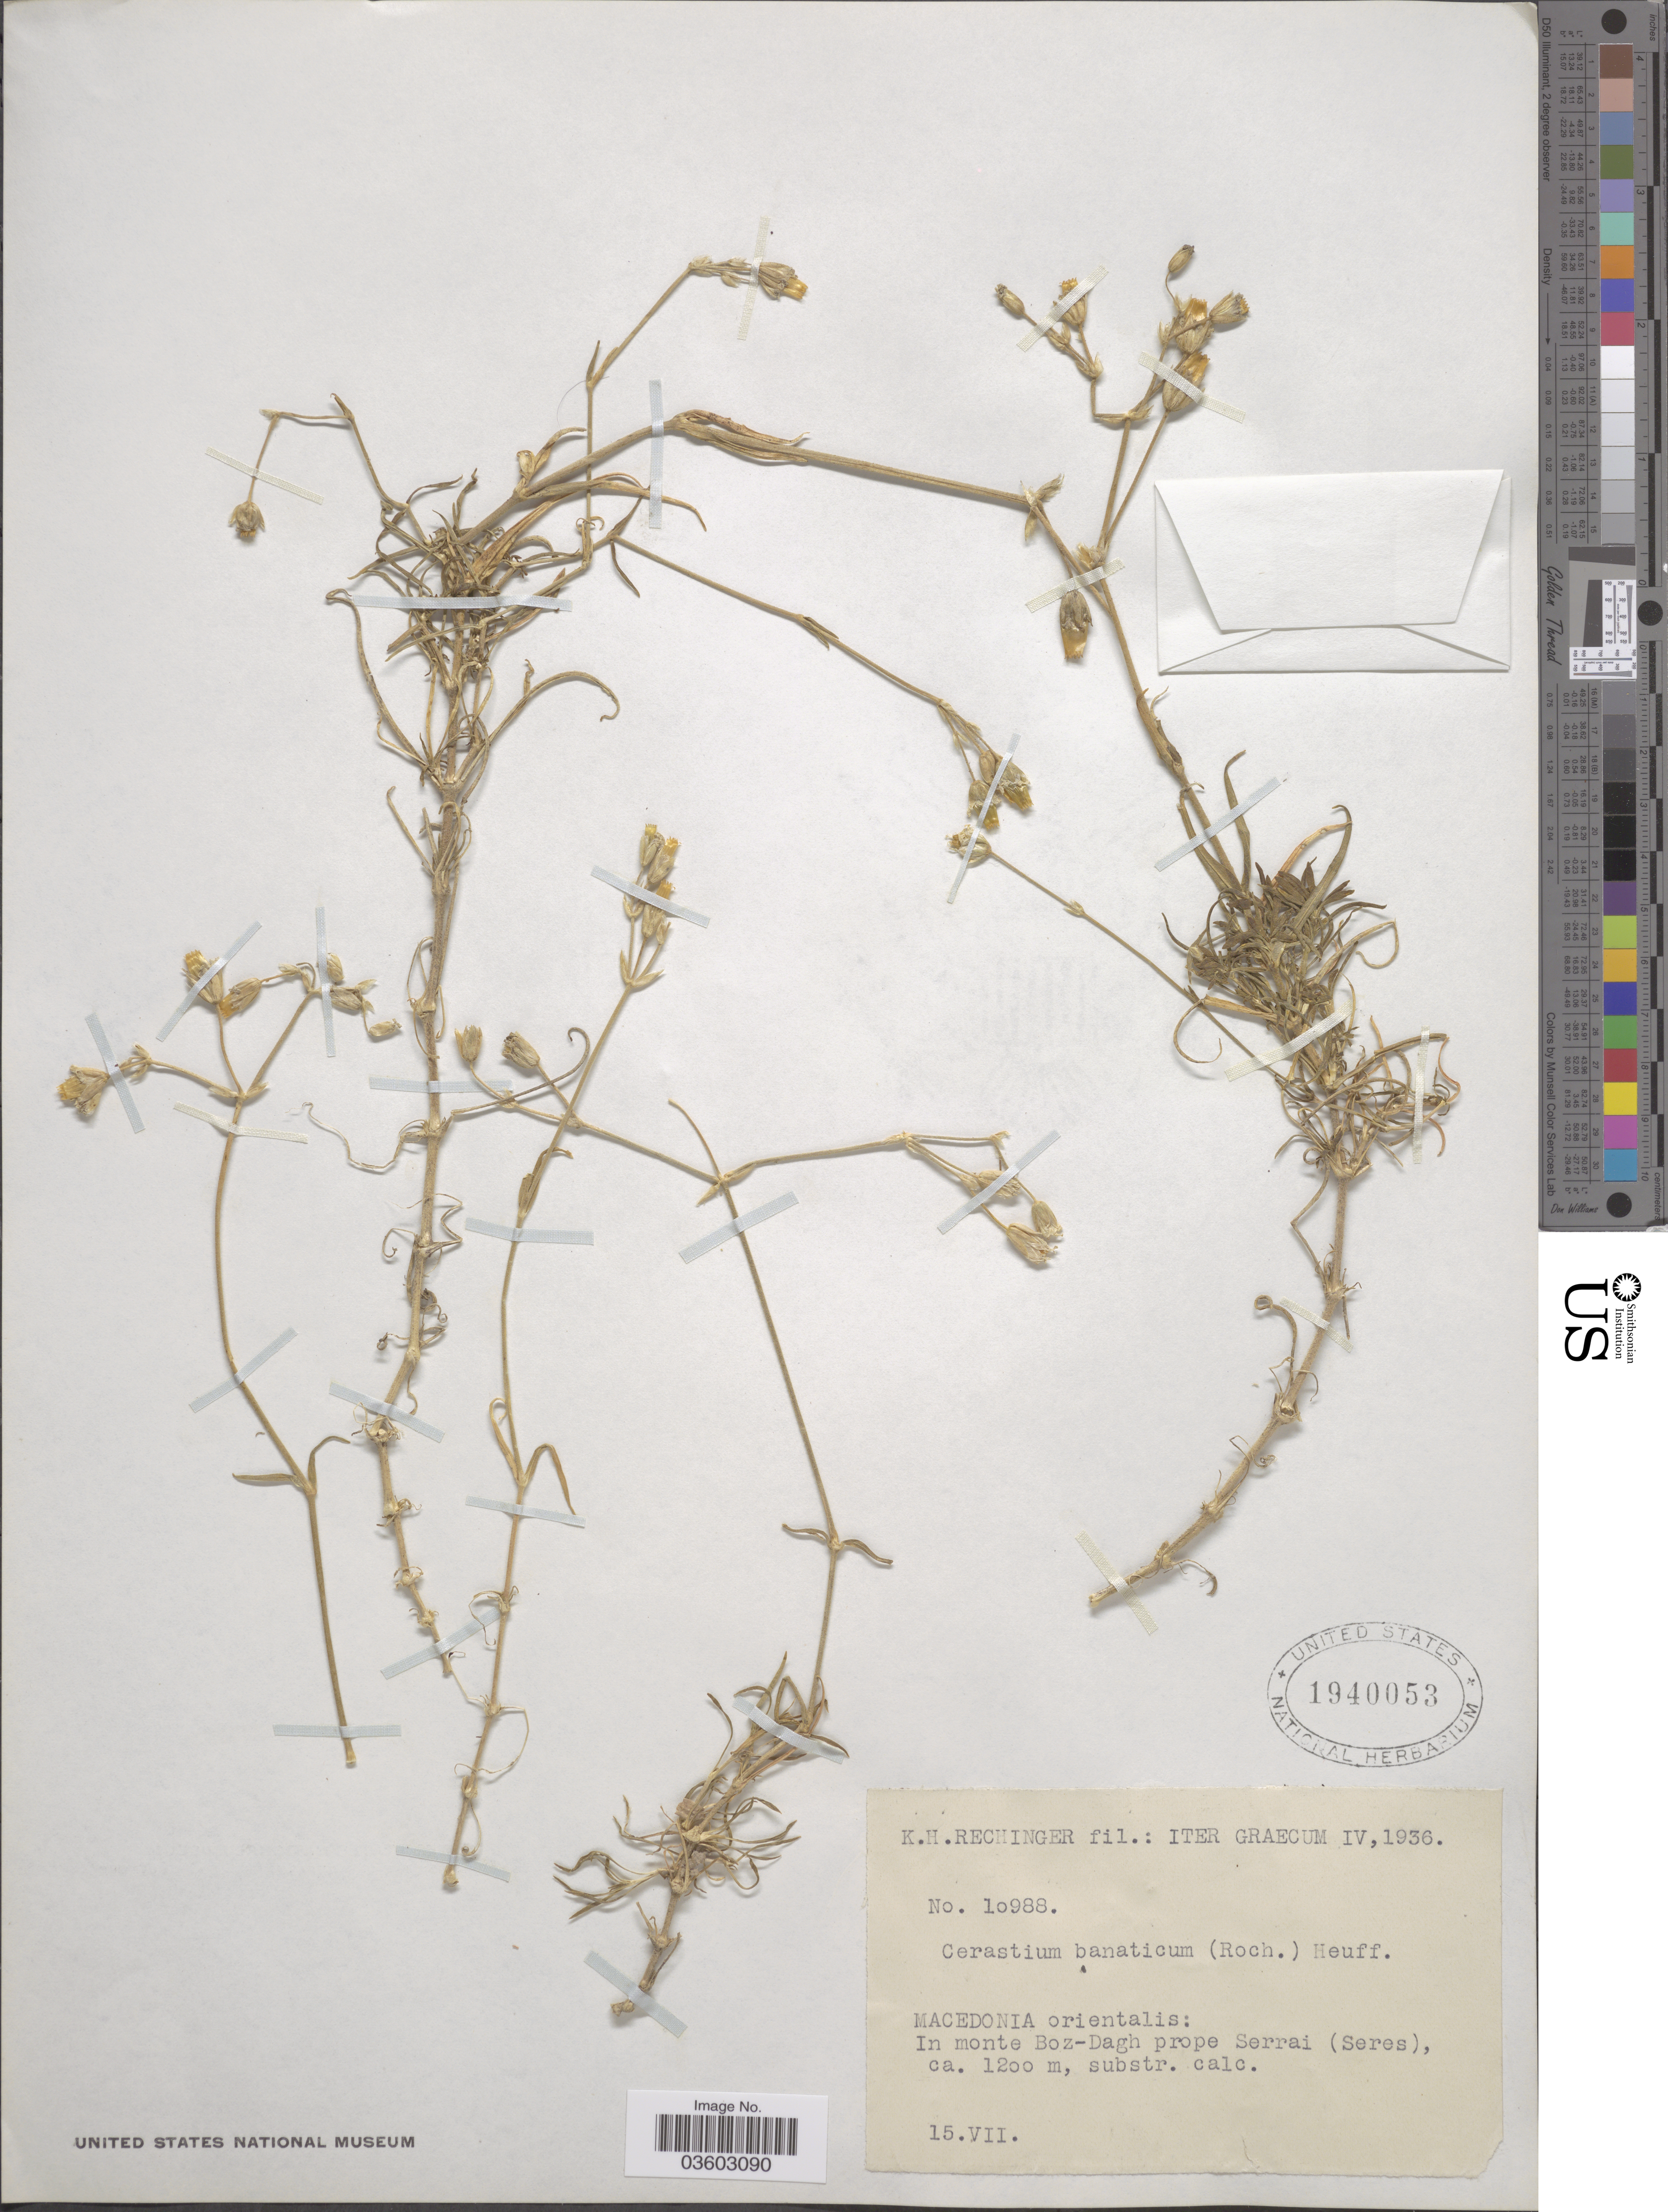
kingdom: Plantae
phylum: Tracheophyta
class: Magnoliopsida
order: Caryophyllales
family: Caryophyllaceae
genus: Cerastium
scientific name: Cerastium banaticum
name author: (Rochel) Heuff.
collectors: K. H. Rechinger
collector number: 10988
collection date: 1936-07-15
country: Greece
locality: Macedonia orientalis: In monte Boz-Dagh prope Serrai (Seres).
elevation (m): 1200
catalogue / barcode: US 1940053